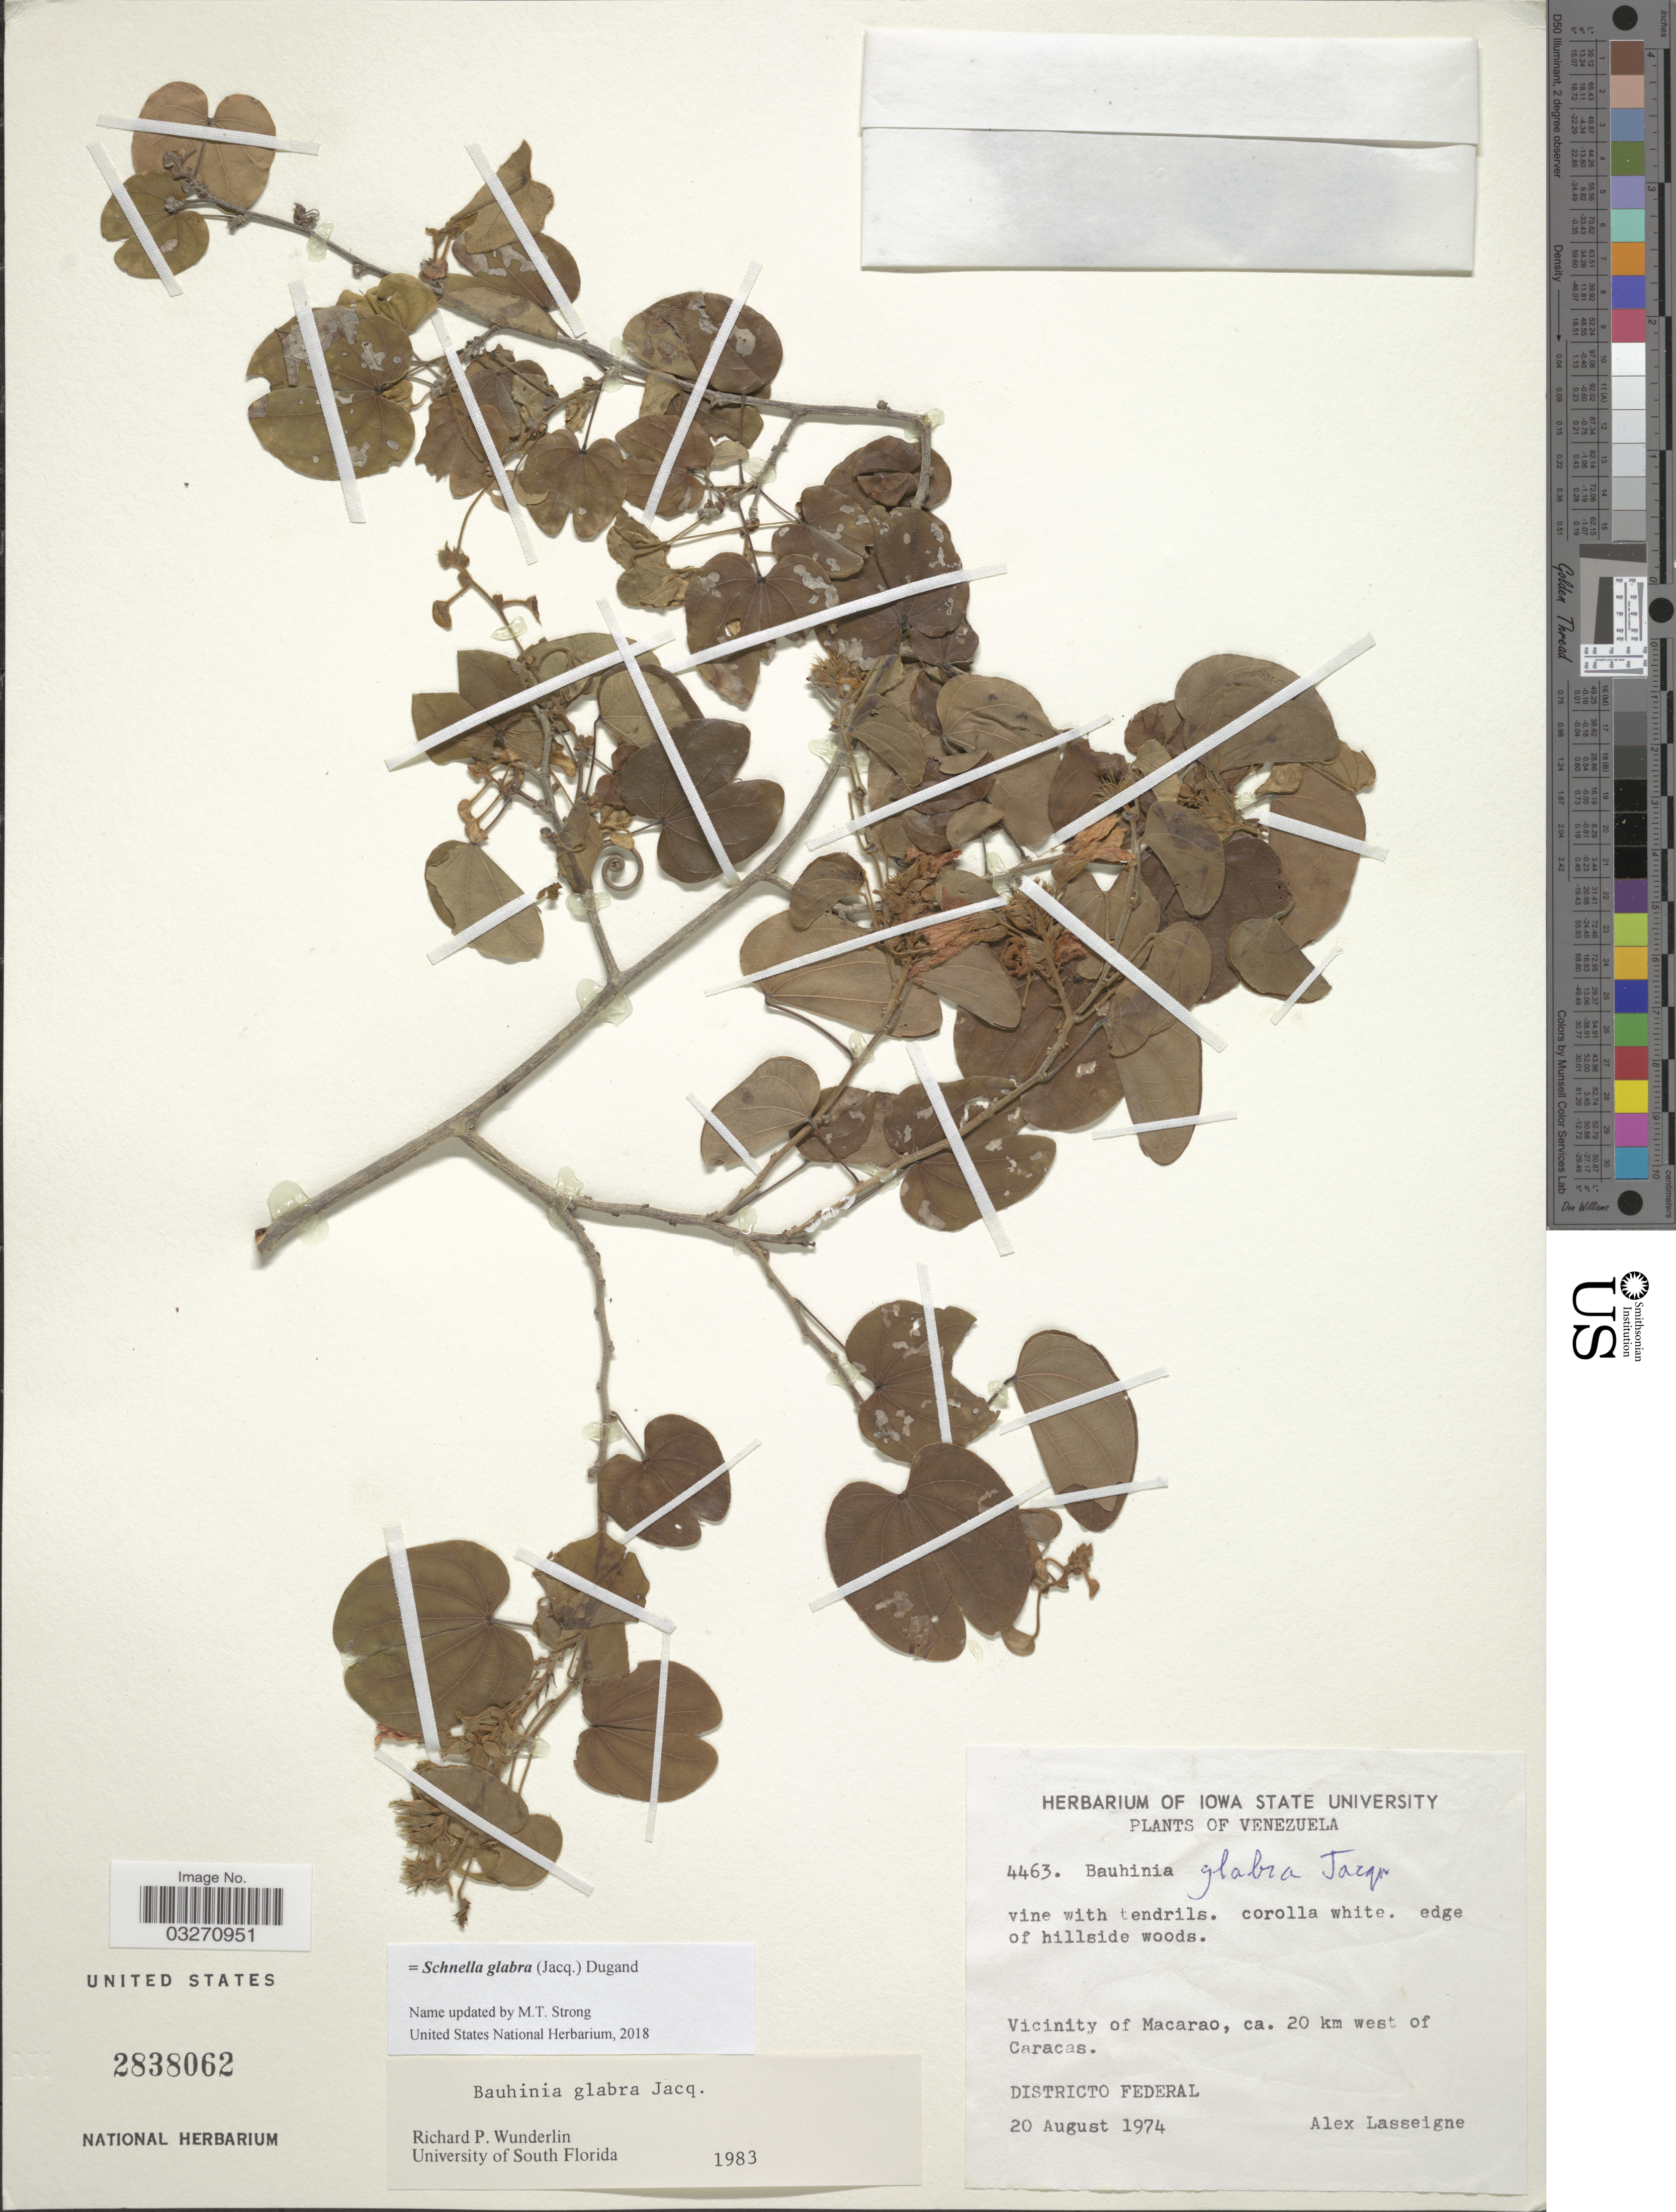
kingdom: Plantae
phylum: Tracheophyta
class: Magnoliopsida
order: Fabales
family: Fabaceae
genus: Schnella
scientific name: Schnella glabra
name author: (Jacq.) Dugand G.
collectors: A. Lasseigne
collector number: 4463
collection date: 1974-08-20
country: Venezuela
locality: Vicinity of Macarao, ca. 20 km west of Caracas.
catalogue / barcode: US 2838062